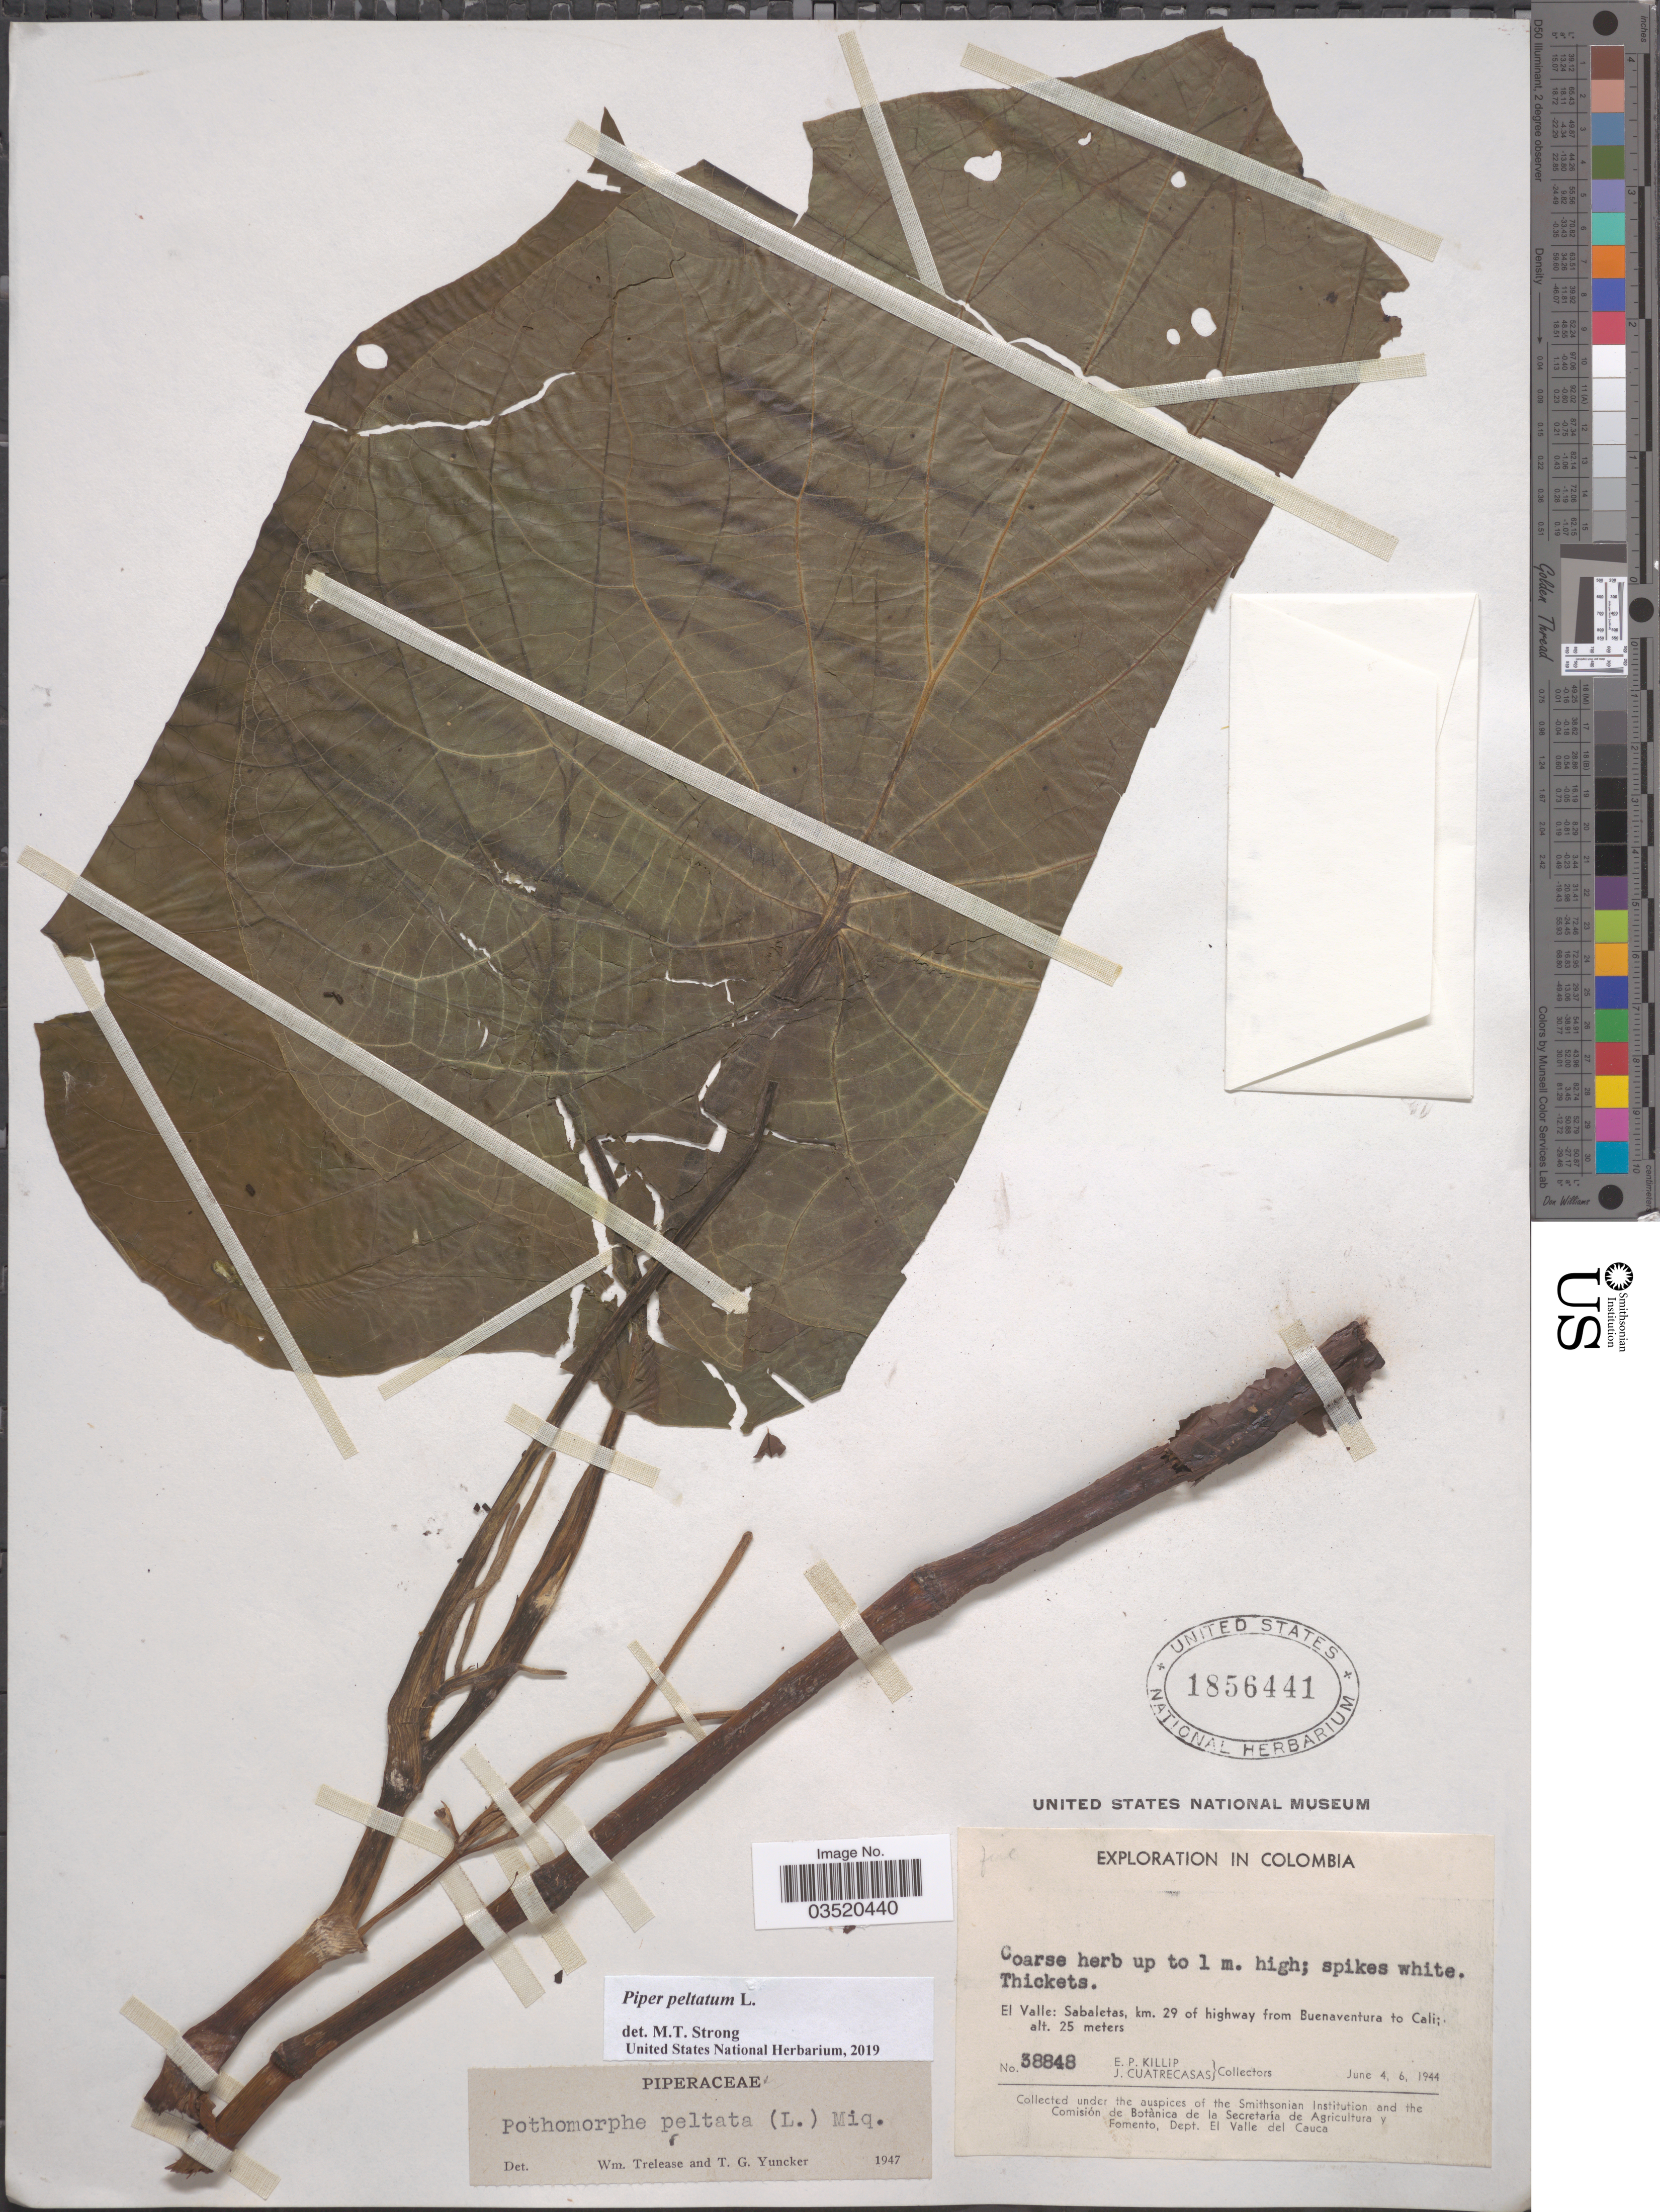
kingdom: Plantae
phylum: Tracheophyta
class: Magnoliopsida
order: Piperales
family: Piperaceae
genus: Piper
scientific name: Piper peltatum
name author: L.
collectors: E. P. Killip & J. Cuatrecasas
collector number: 38848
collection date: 1944-06-04/1944-06-06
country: Colombia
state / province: Valle del Cauca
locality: El Valle: Sabaletas, km. 29 of highway from Buenaventura to Cali.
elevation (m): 25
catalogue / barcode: US 1856441